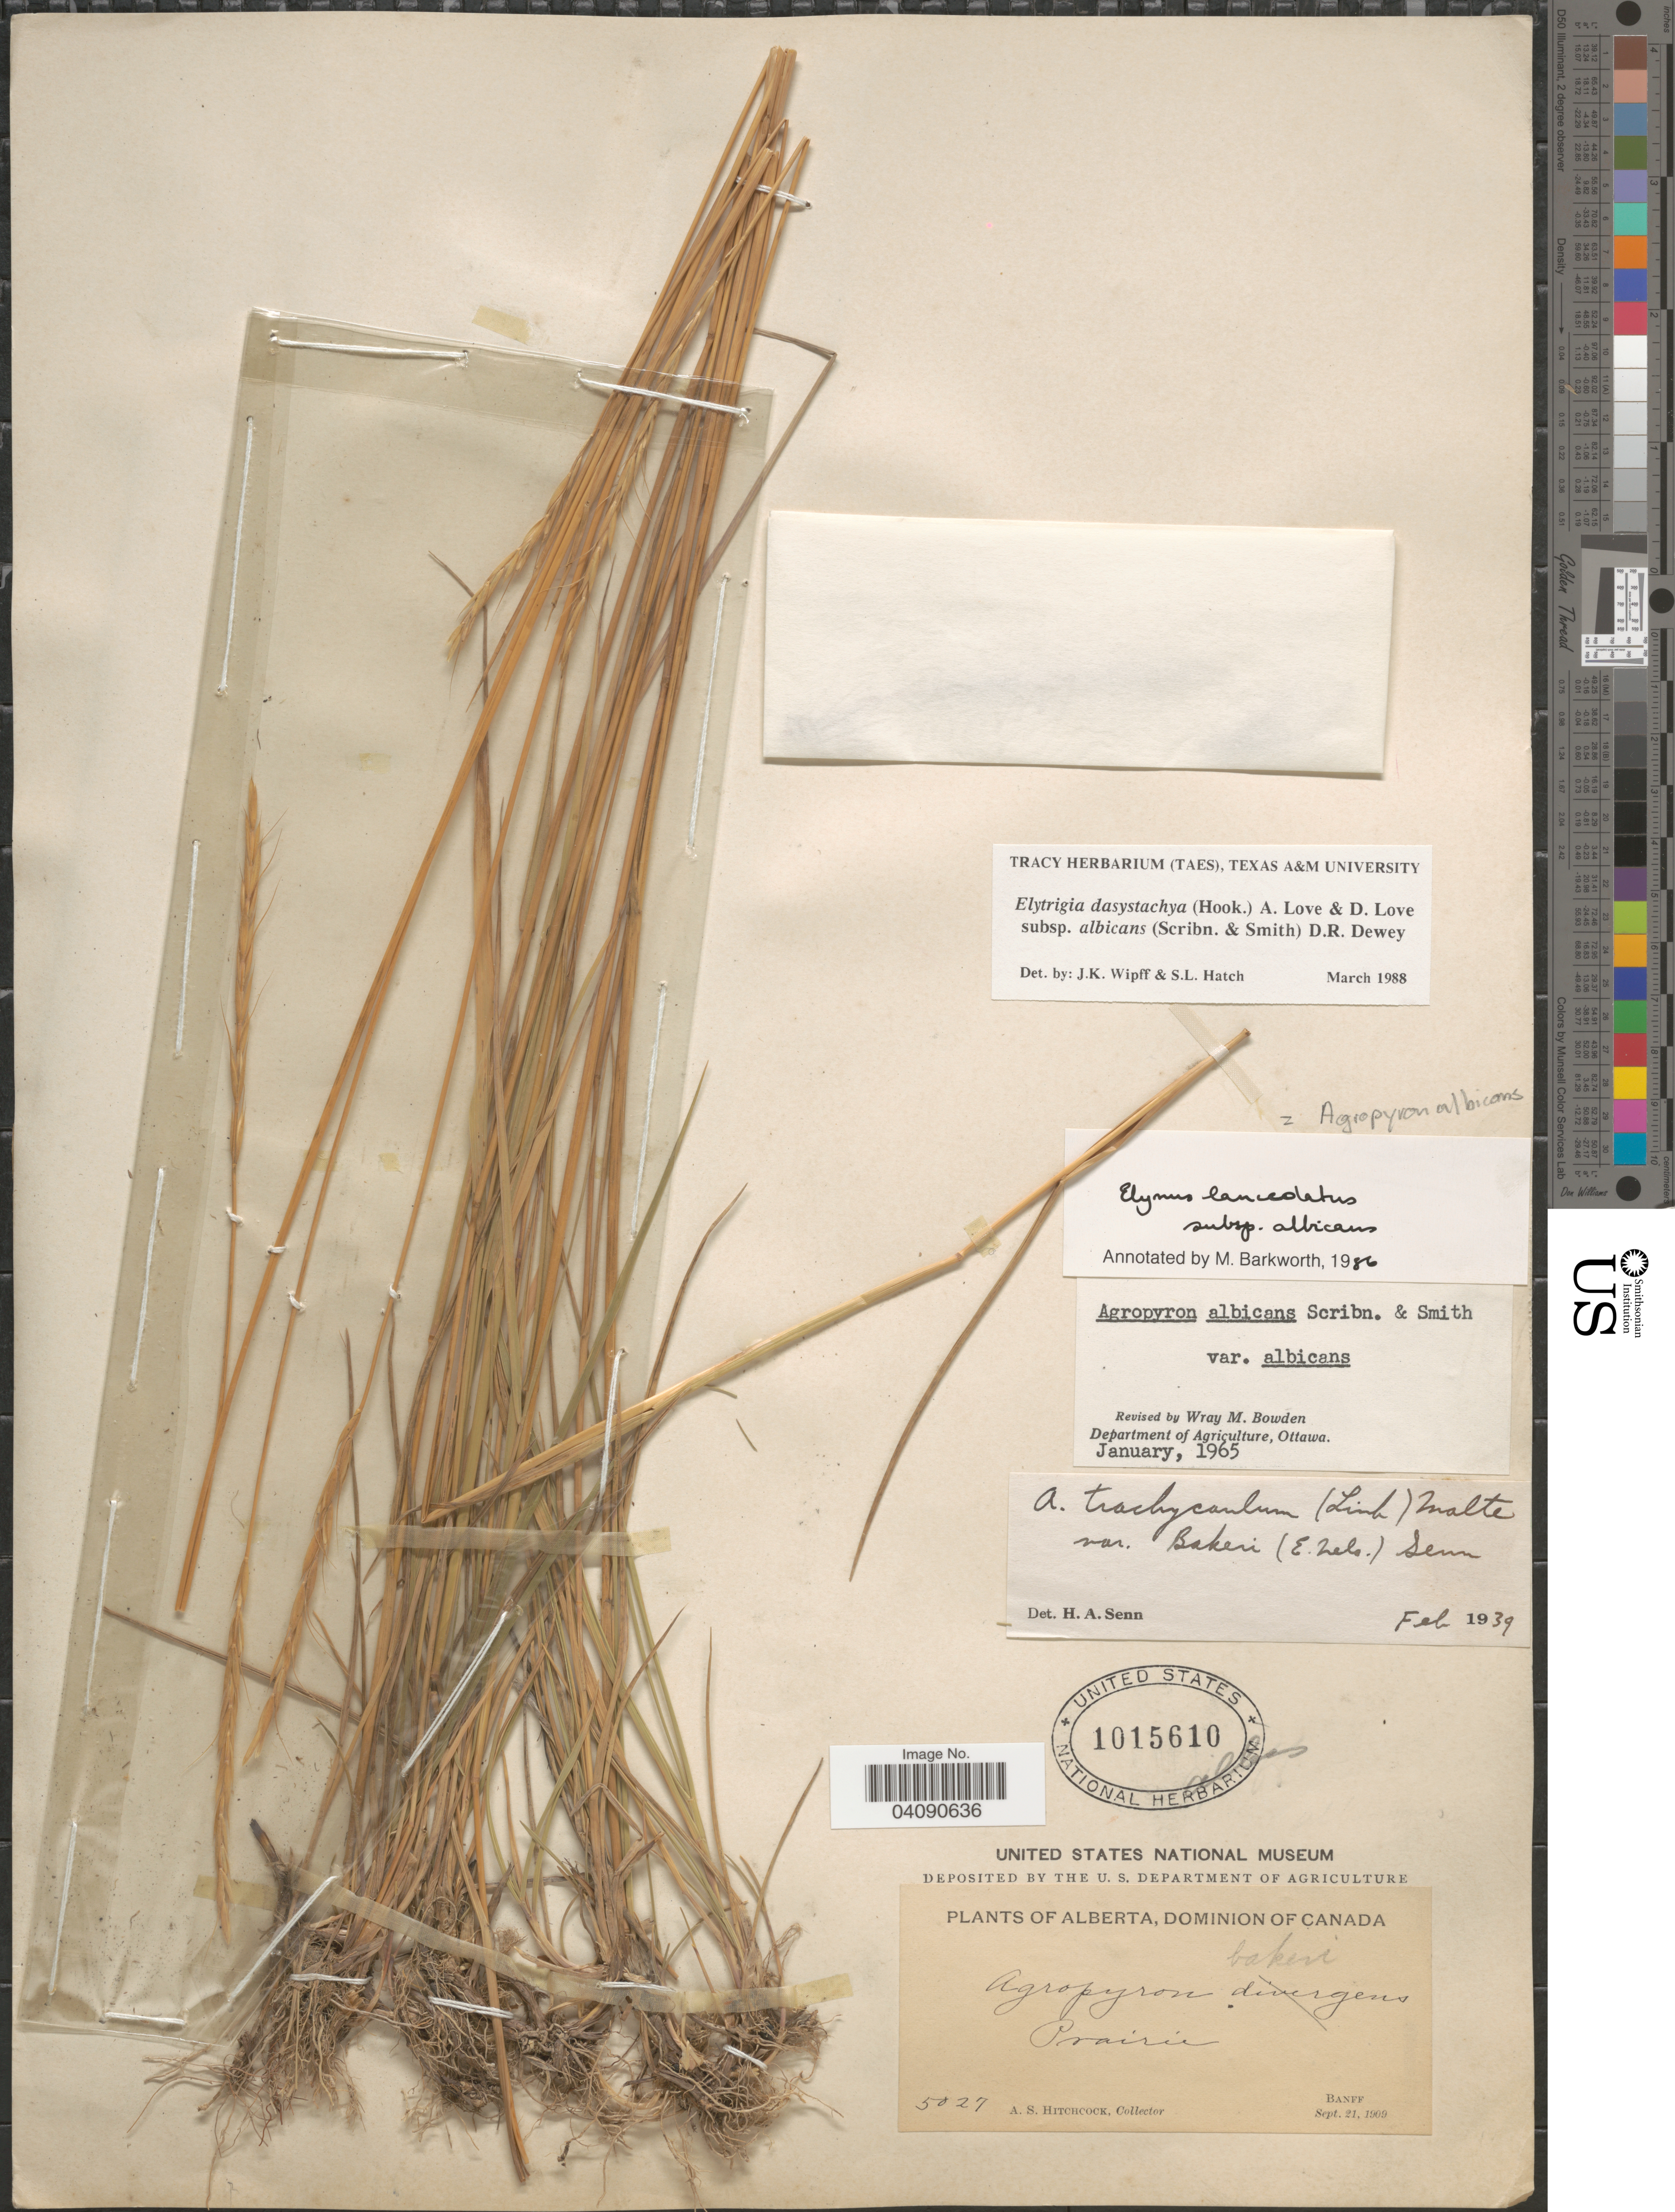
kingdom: Plantae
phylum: Tracheophyta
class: Liliopsida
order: Poales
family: Poaceae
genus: Elymus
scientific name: Elymus albicans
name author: (Scribn. & J.G. Sm.) Á. Löve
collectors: A. S. Hitchcock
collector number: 5027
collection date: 1909-09-21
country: Canada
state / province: Alberta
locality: Dominion of Canada. Prairie. Banff.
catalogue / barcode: US 1015610